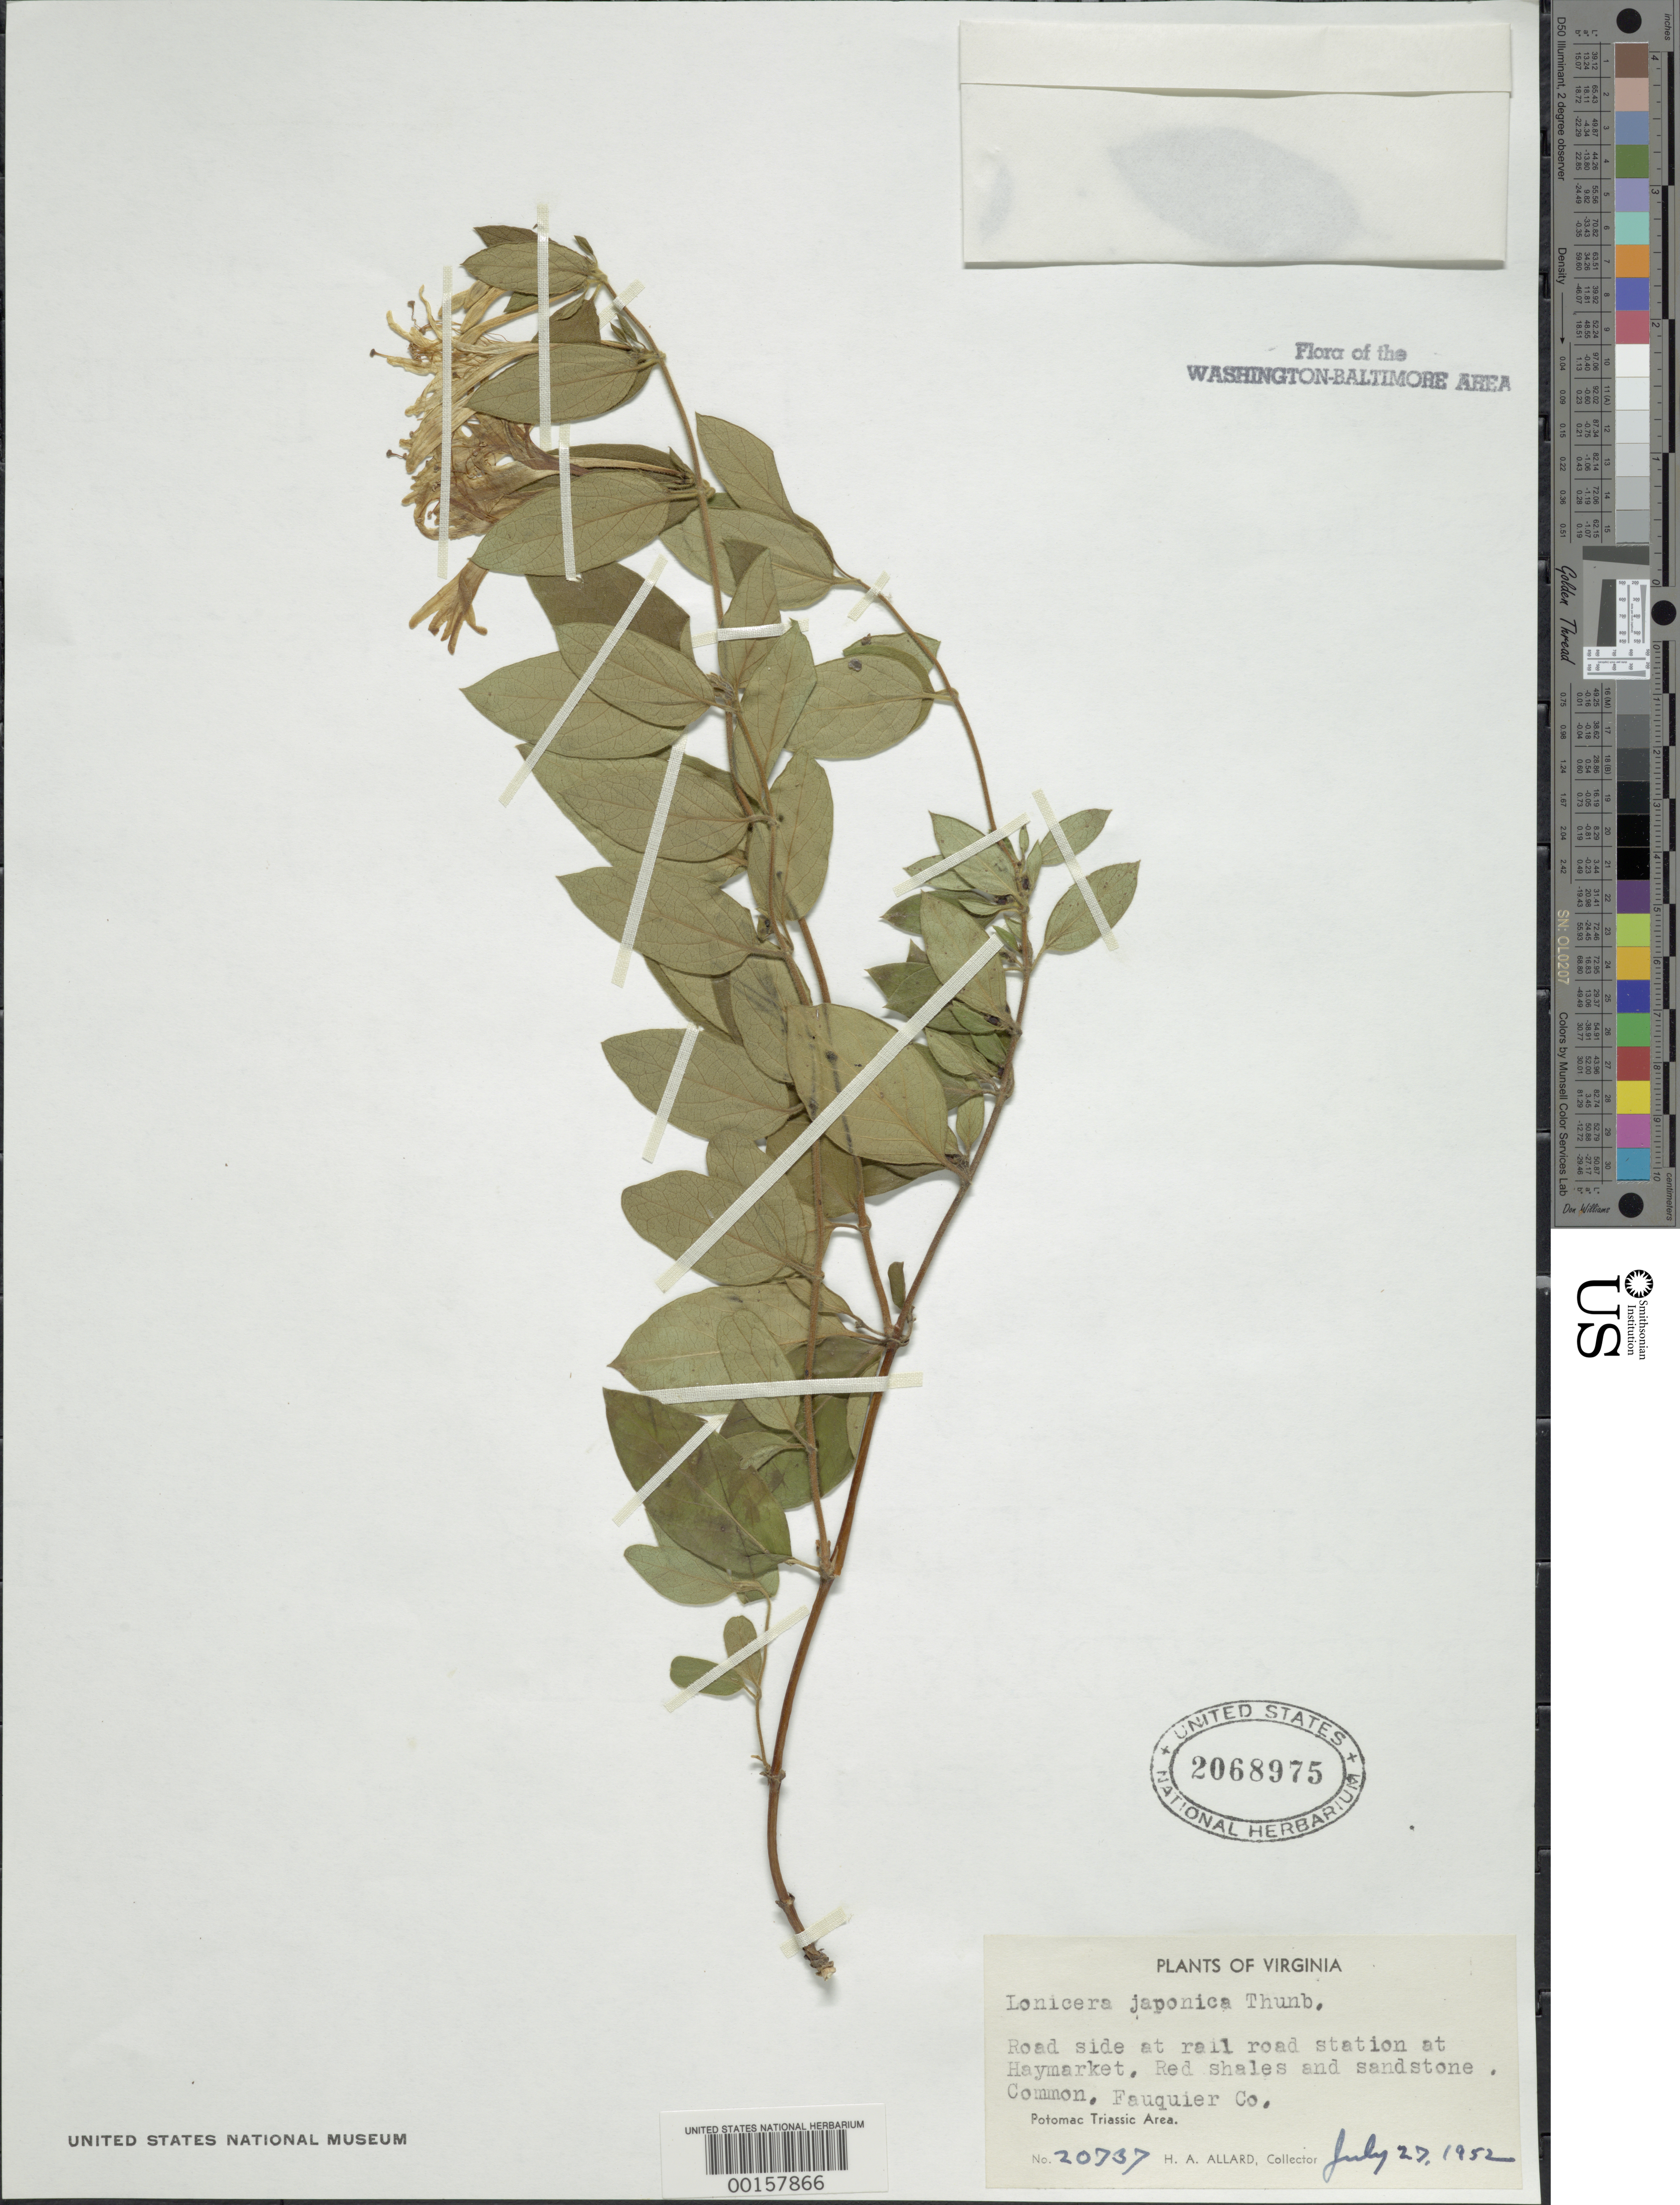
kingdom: Plantae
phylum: Tracheophyta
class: Magnoliopsida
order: Dipsacales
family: Caprifoliaceae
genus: Lonicera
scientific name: Lonicera japonica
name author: Thunb.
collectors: H. A. Allard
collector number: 20737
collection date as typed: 27 Jul 1952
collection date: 1952-07-27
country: United States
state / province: Virginia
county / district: Prince William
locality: Haymarket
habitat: Roadside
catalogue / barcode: US 2068975